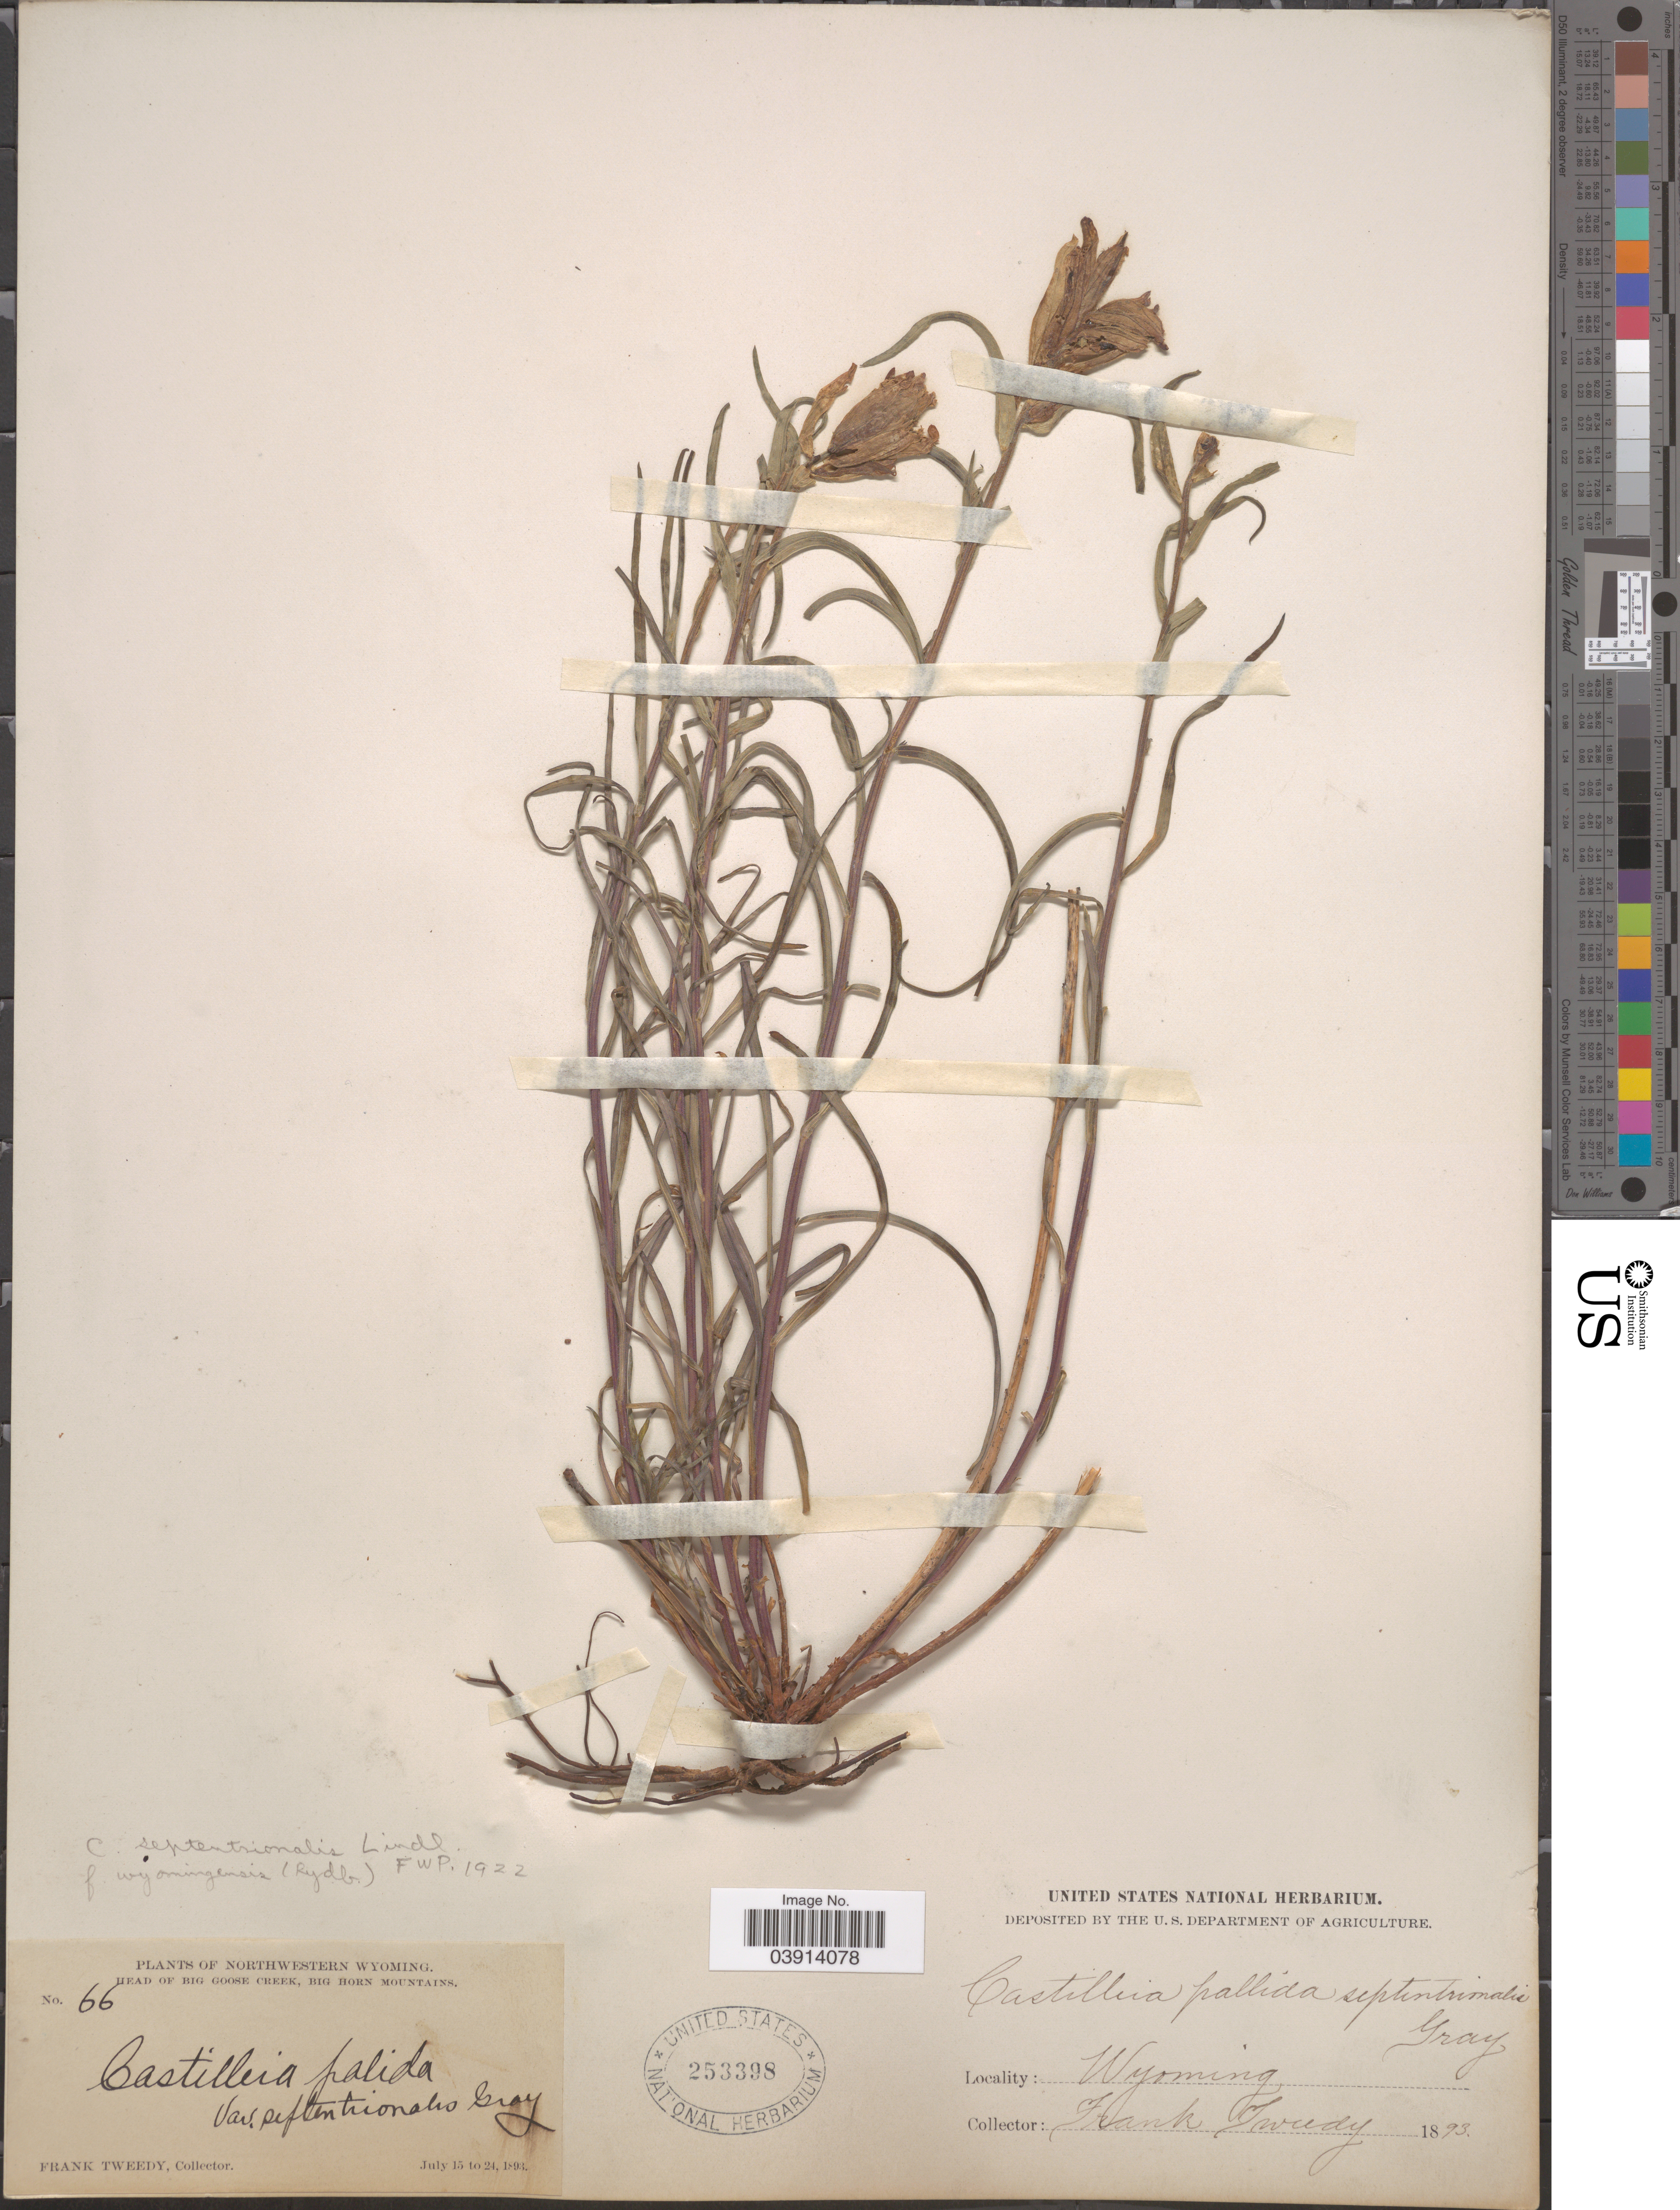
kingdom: Plantae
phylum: Tracheophyta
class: Magnoliopsida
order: Lamiales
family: Orobanchaceae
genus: Castilleja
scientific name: Castilleja septentrionalis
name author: Lindl.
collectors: F. Tweedy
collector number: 66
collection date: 1893-07-15/1893-07-24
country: United States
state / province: Wyoming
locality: Northwestern Wyoming. Head of Big Goose Creek, Big Horn Mountains.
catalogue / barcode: US 253398